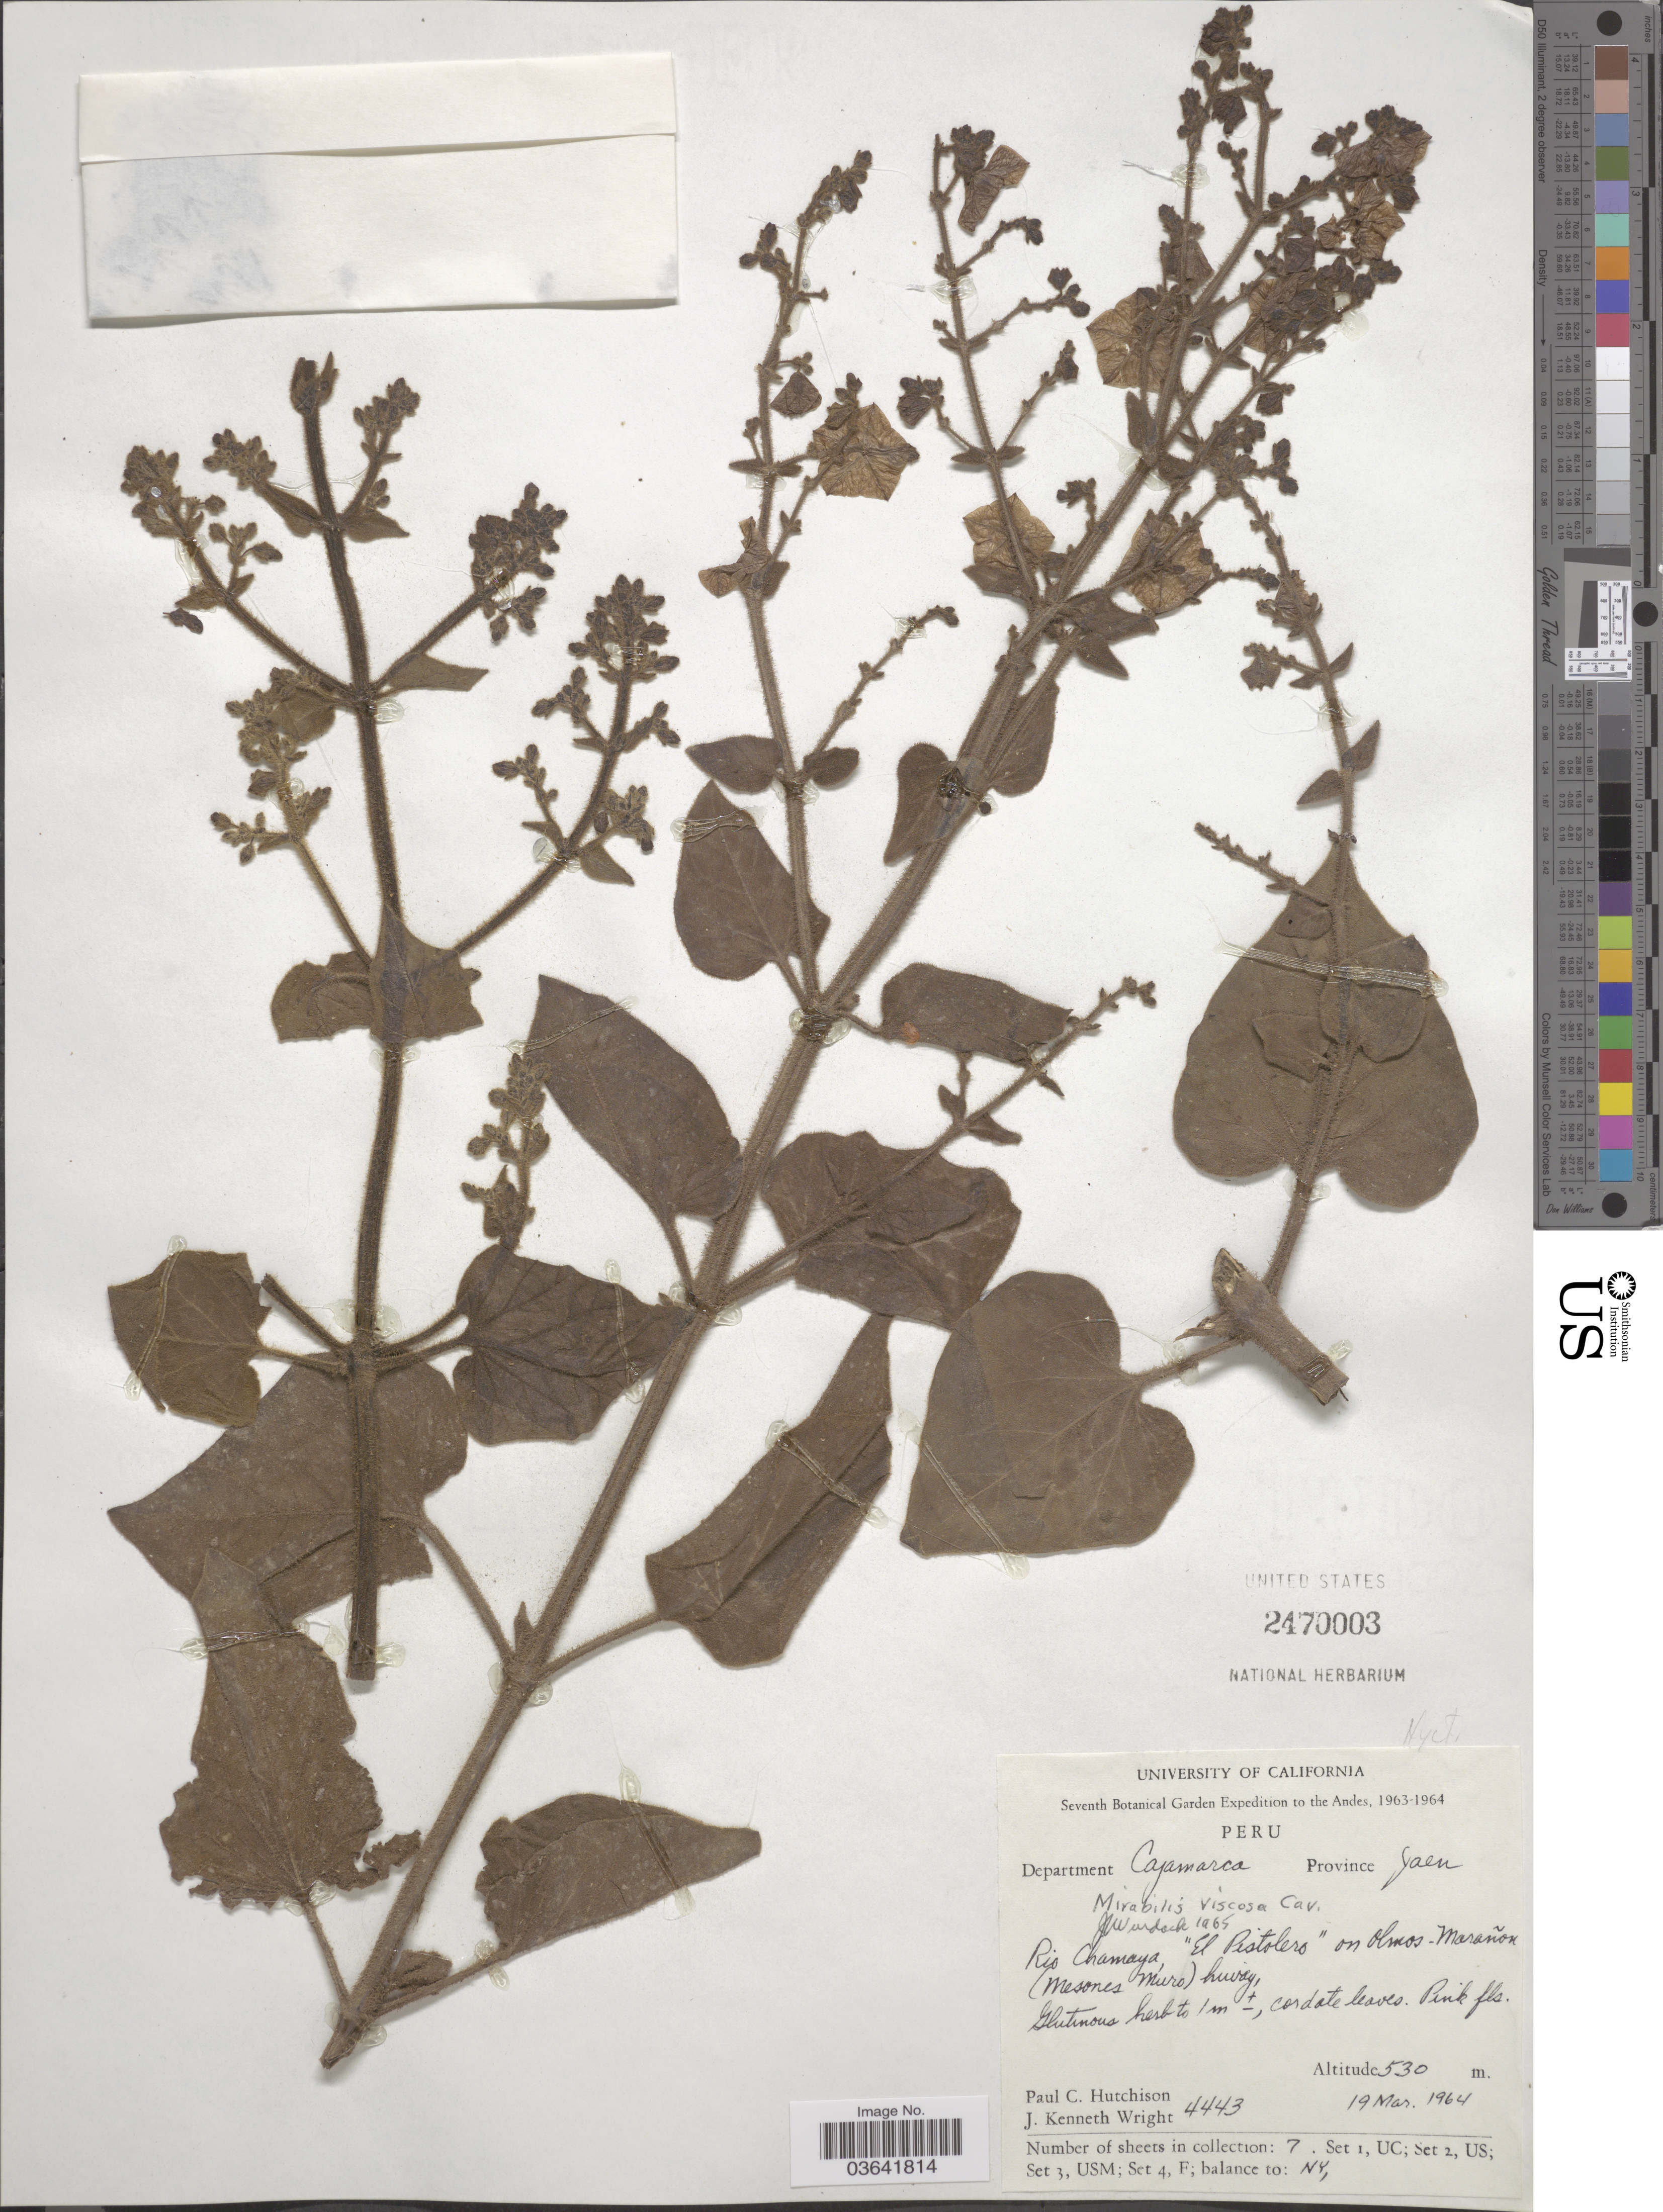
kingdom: Plantae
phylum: Tracheophyta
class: Magnoliopsida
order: Caryophyllales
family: Nyctaginaceae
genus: Mirabilis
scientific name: Mirabilis viscosa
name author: Cav.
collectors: P. C. Hutchison & J. K. Wright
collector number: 4443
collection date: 1964-03-19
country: Peru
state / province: Cajamarca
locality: Río Chamaya, "El Pistolero" on Olmos-Marañon (Mesones Muro) hiway., Province Jaen, Department Cajamarca, The Andes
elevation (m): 530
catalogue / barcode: US 2470003